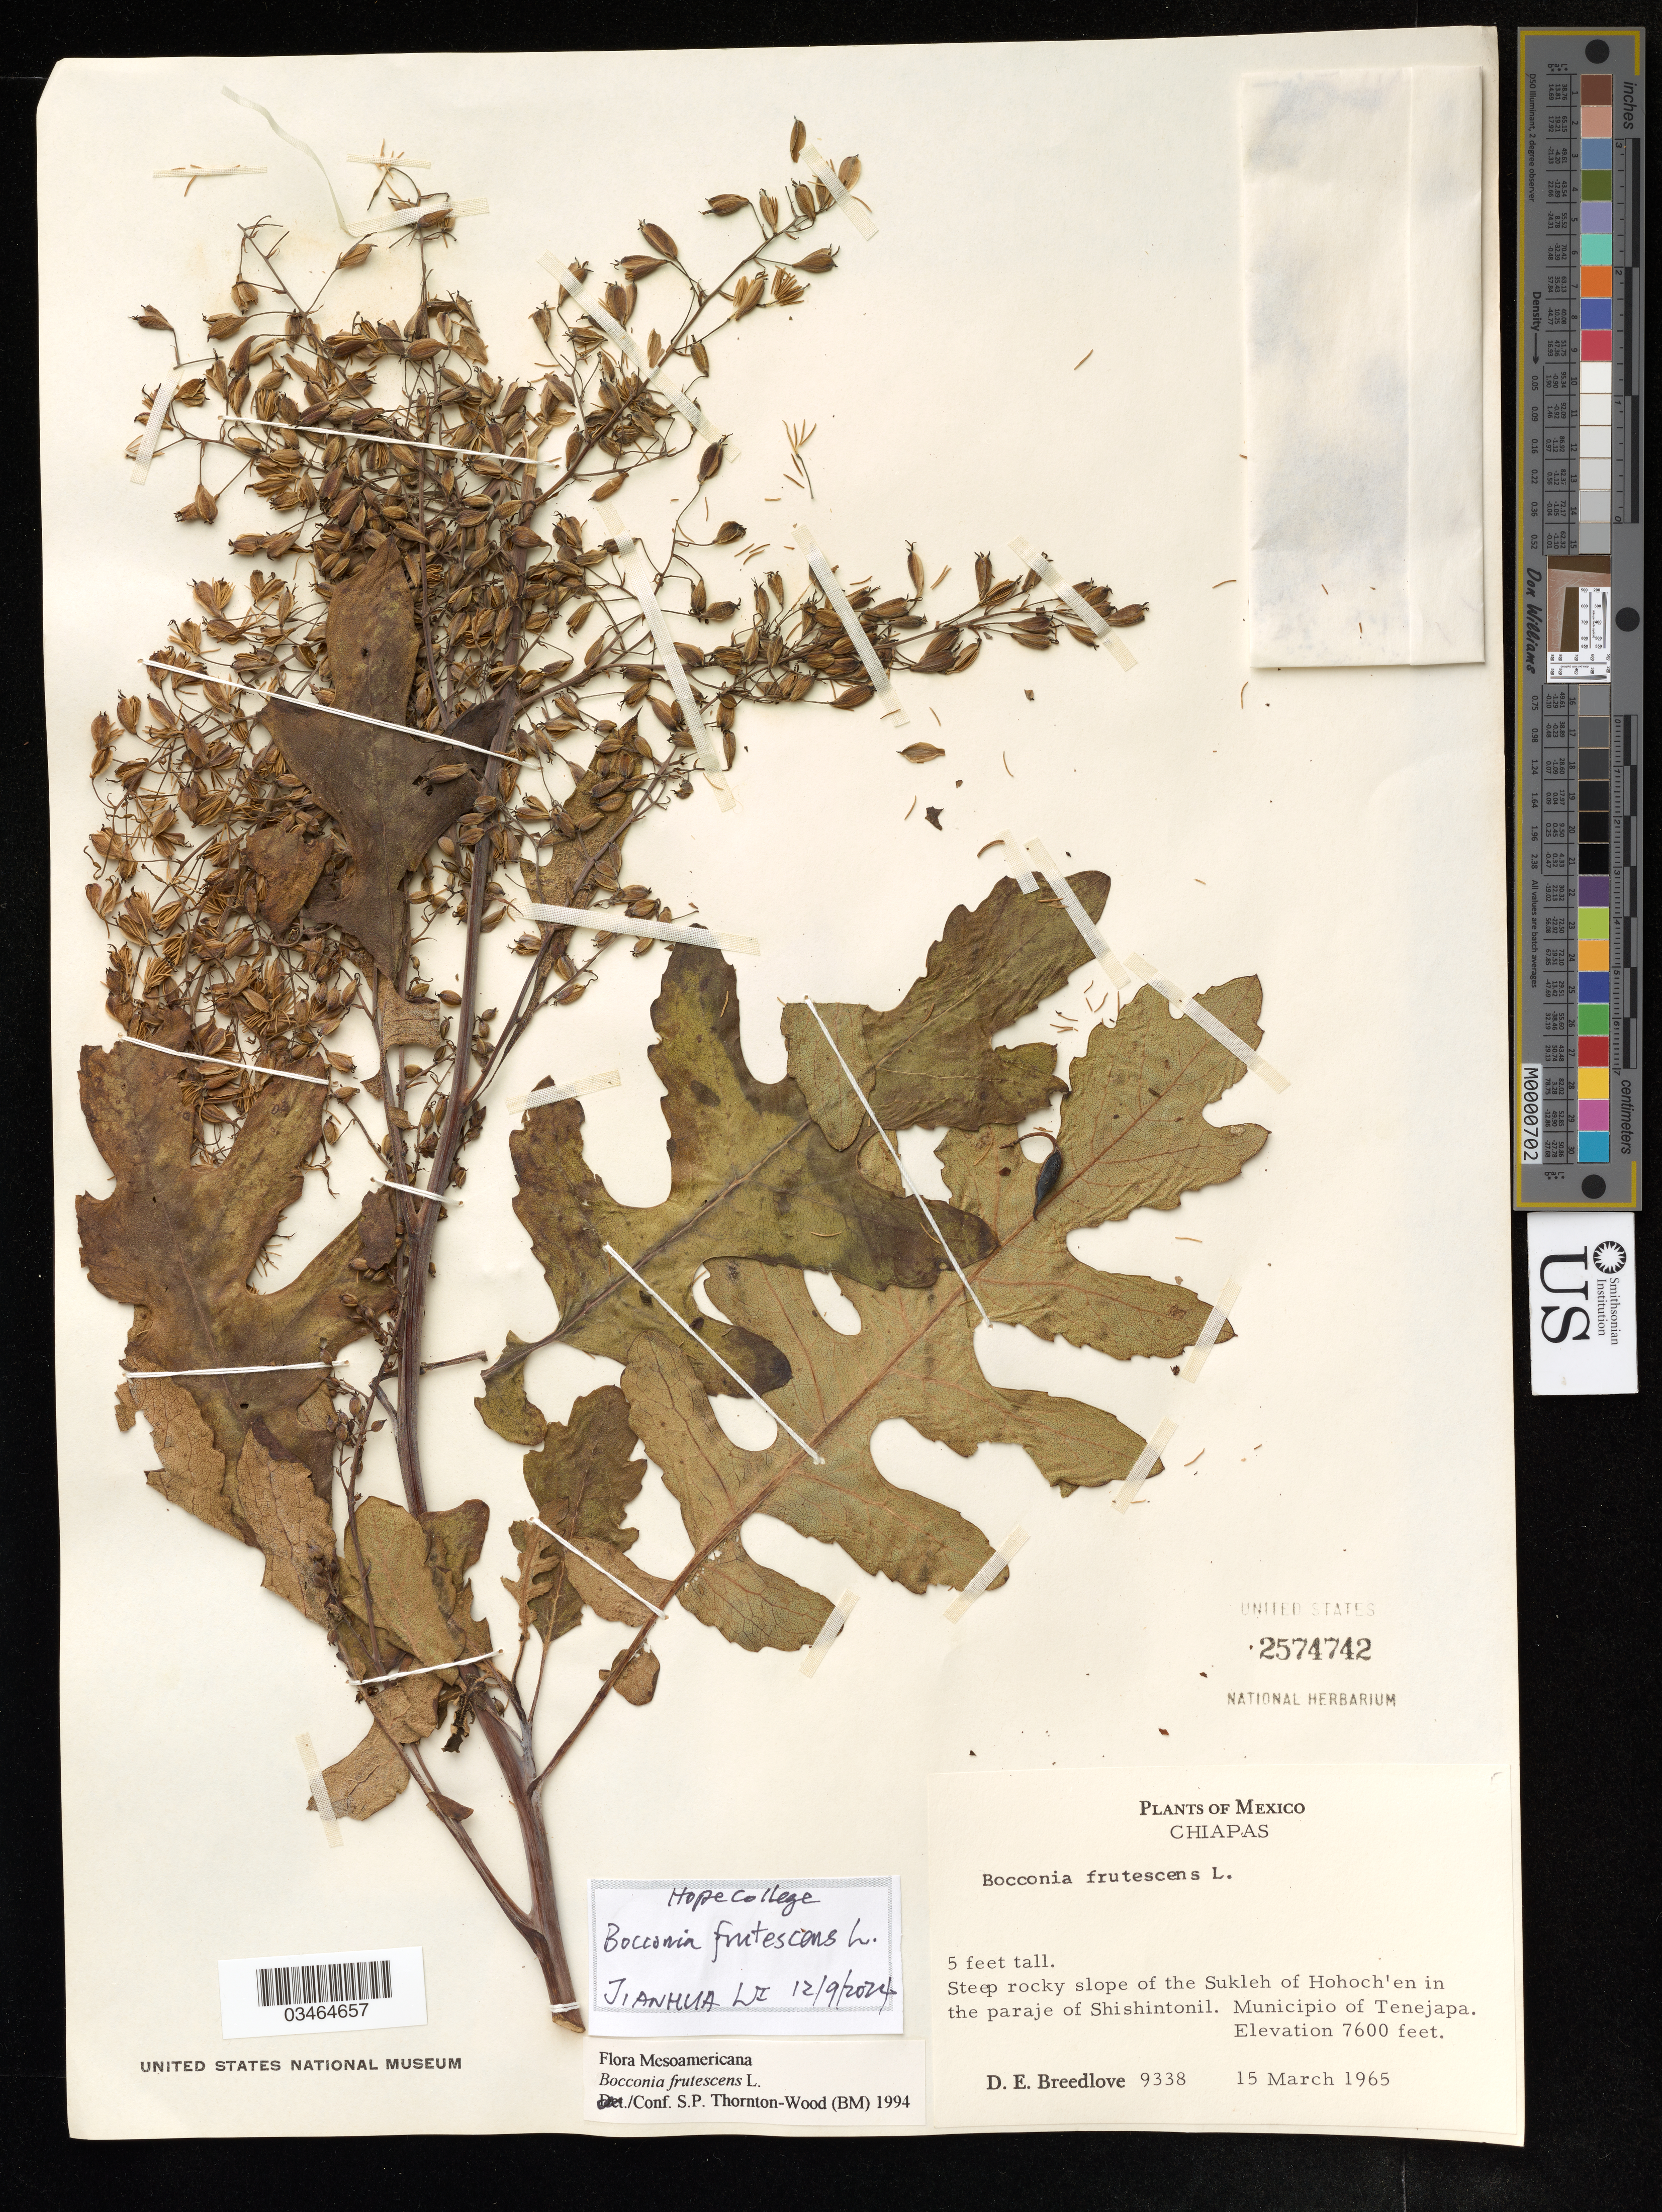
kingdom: Plantae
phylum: Tracheophyta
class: Magnoliopsida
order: Ranunculales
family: Papaveraceae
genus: Bocconia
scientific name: Bocconia frutescens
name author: L.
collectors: D. E. Breedlove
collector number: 9338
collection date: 1965-03-15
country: Mexico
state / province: Chiapas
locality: Steep rocky slope of the Sukleh of Hohoch' en in the paraje of Shishintonil, Municipio of Tenejapa.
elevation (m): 2316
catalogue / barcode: US 2574742